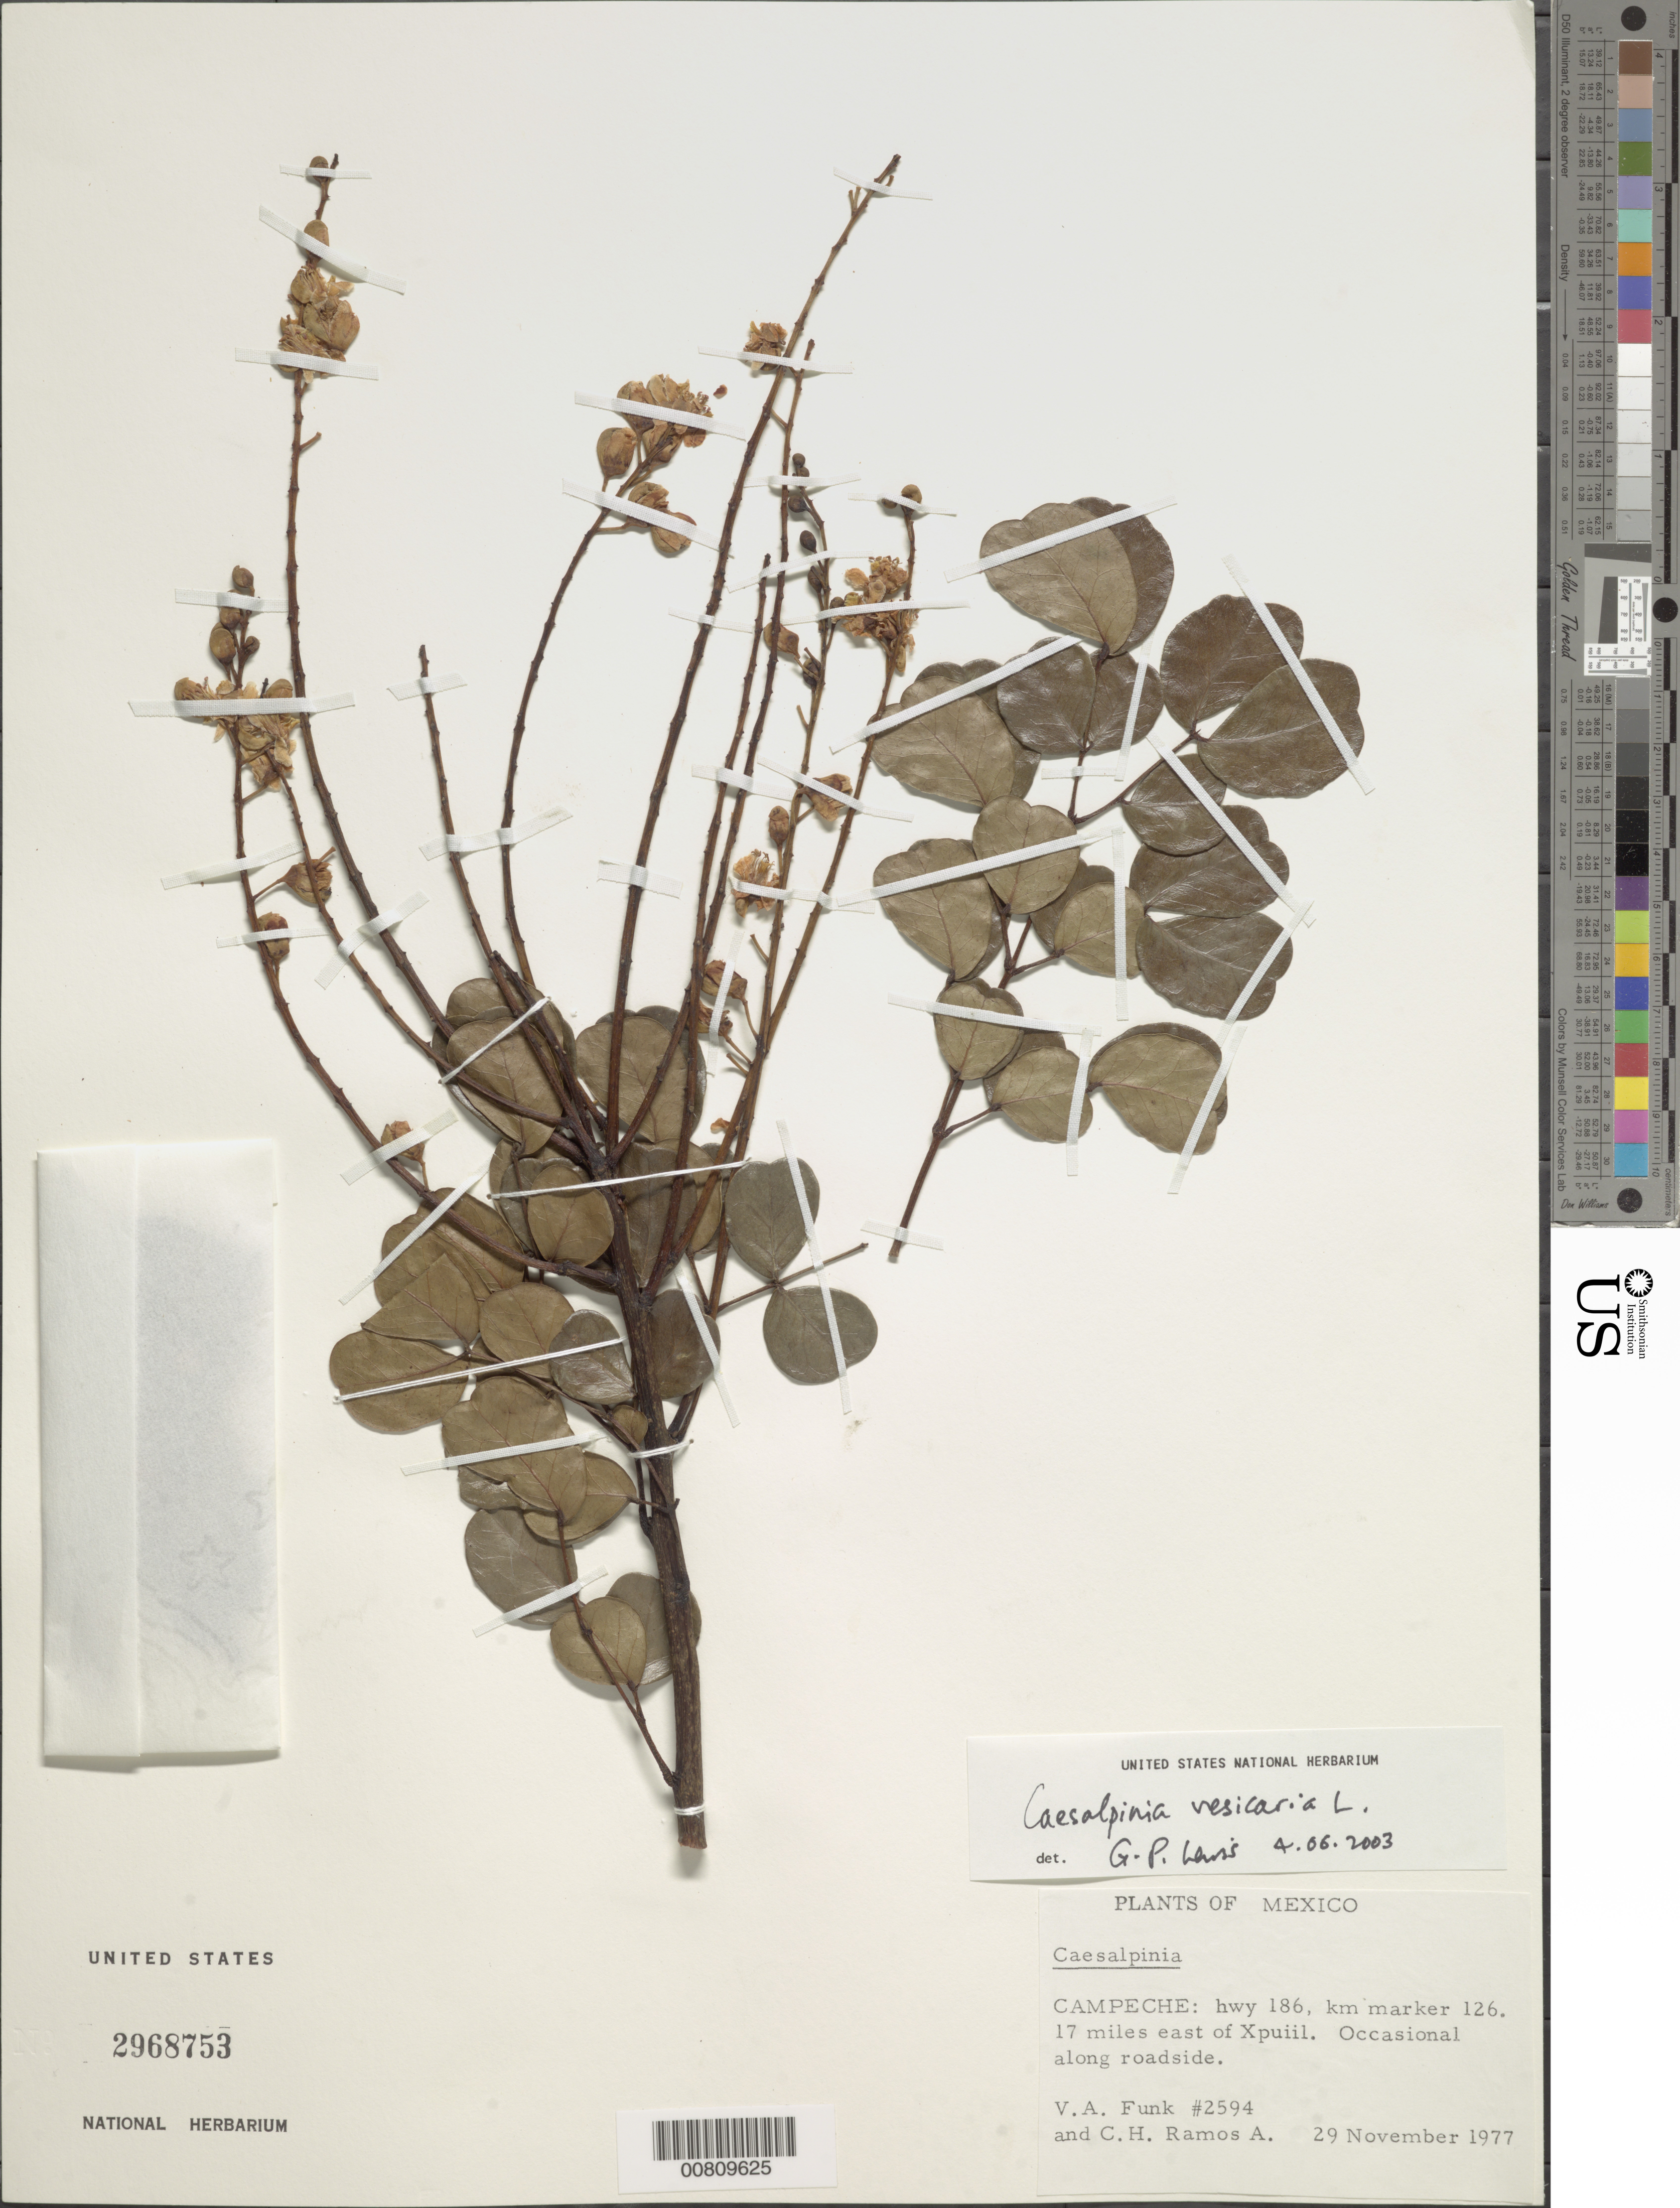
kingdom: Plantae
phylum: Tracheophyta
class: Magnoliopsida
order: Fabales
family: Fabaceae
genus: Tara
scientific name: Tara vesicaria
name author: (L.) Molinari et al.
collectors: V. Funk & C. H. Ramos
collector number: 2594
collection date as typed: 29 Nov 1977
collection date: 1977-11-29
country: Mexico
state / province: Campeche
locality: E of Xpuiil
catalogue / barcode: US 2968753